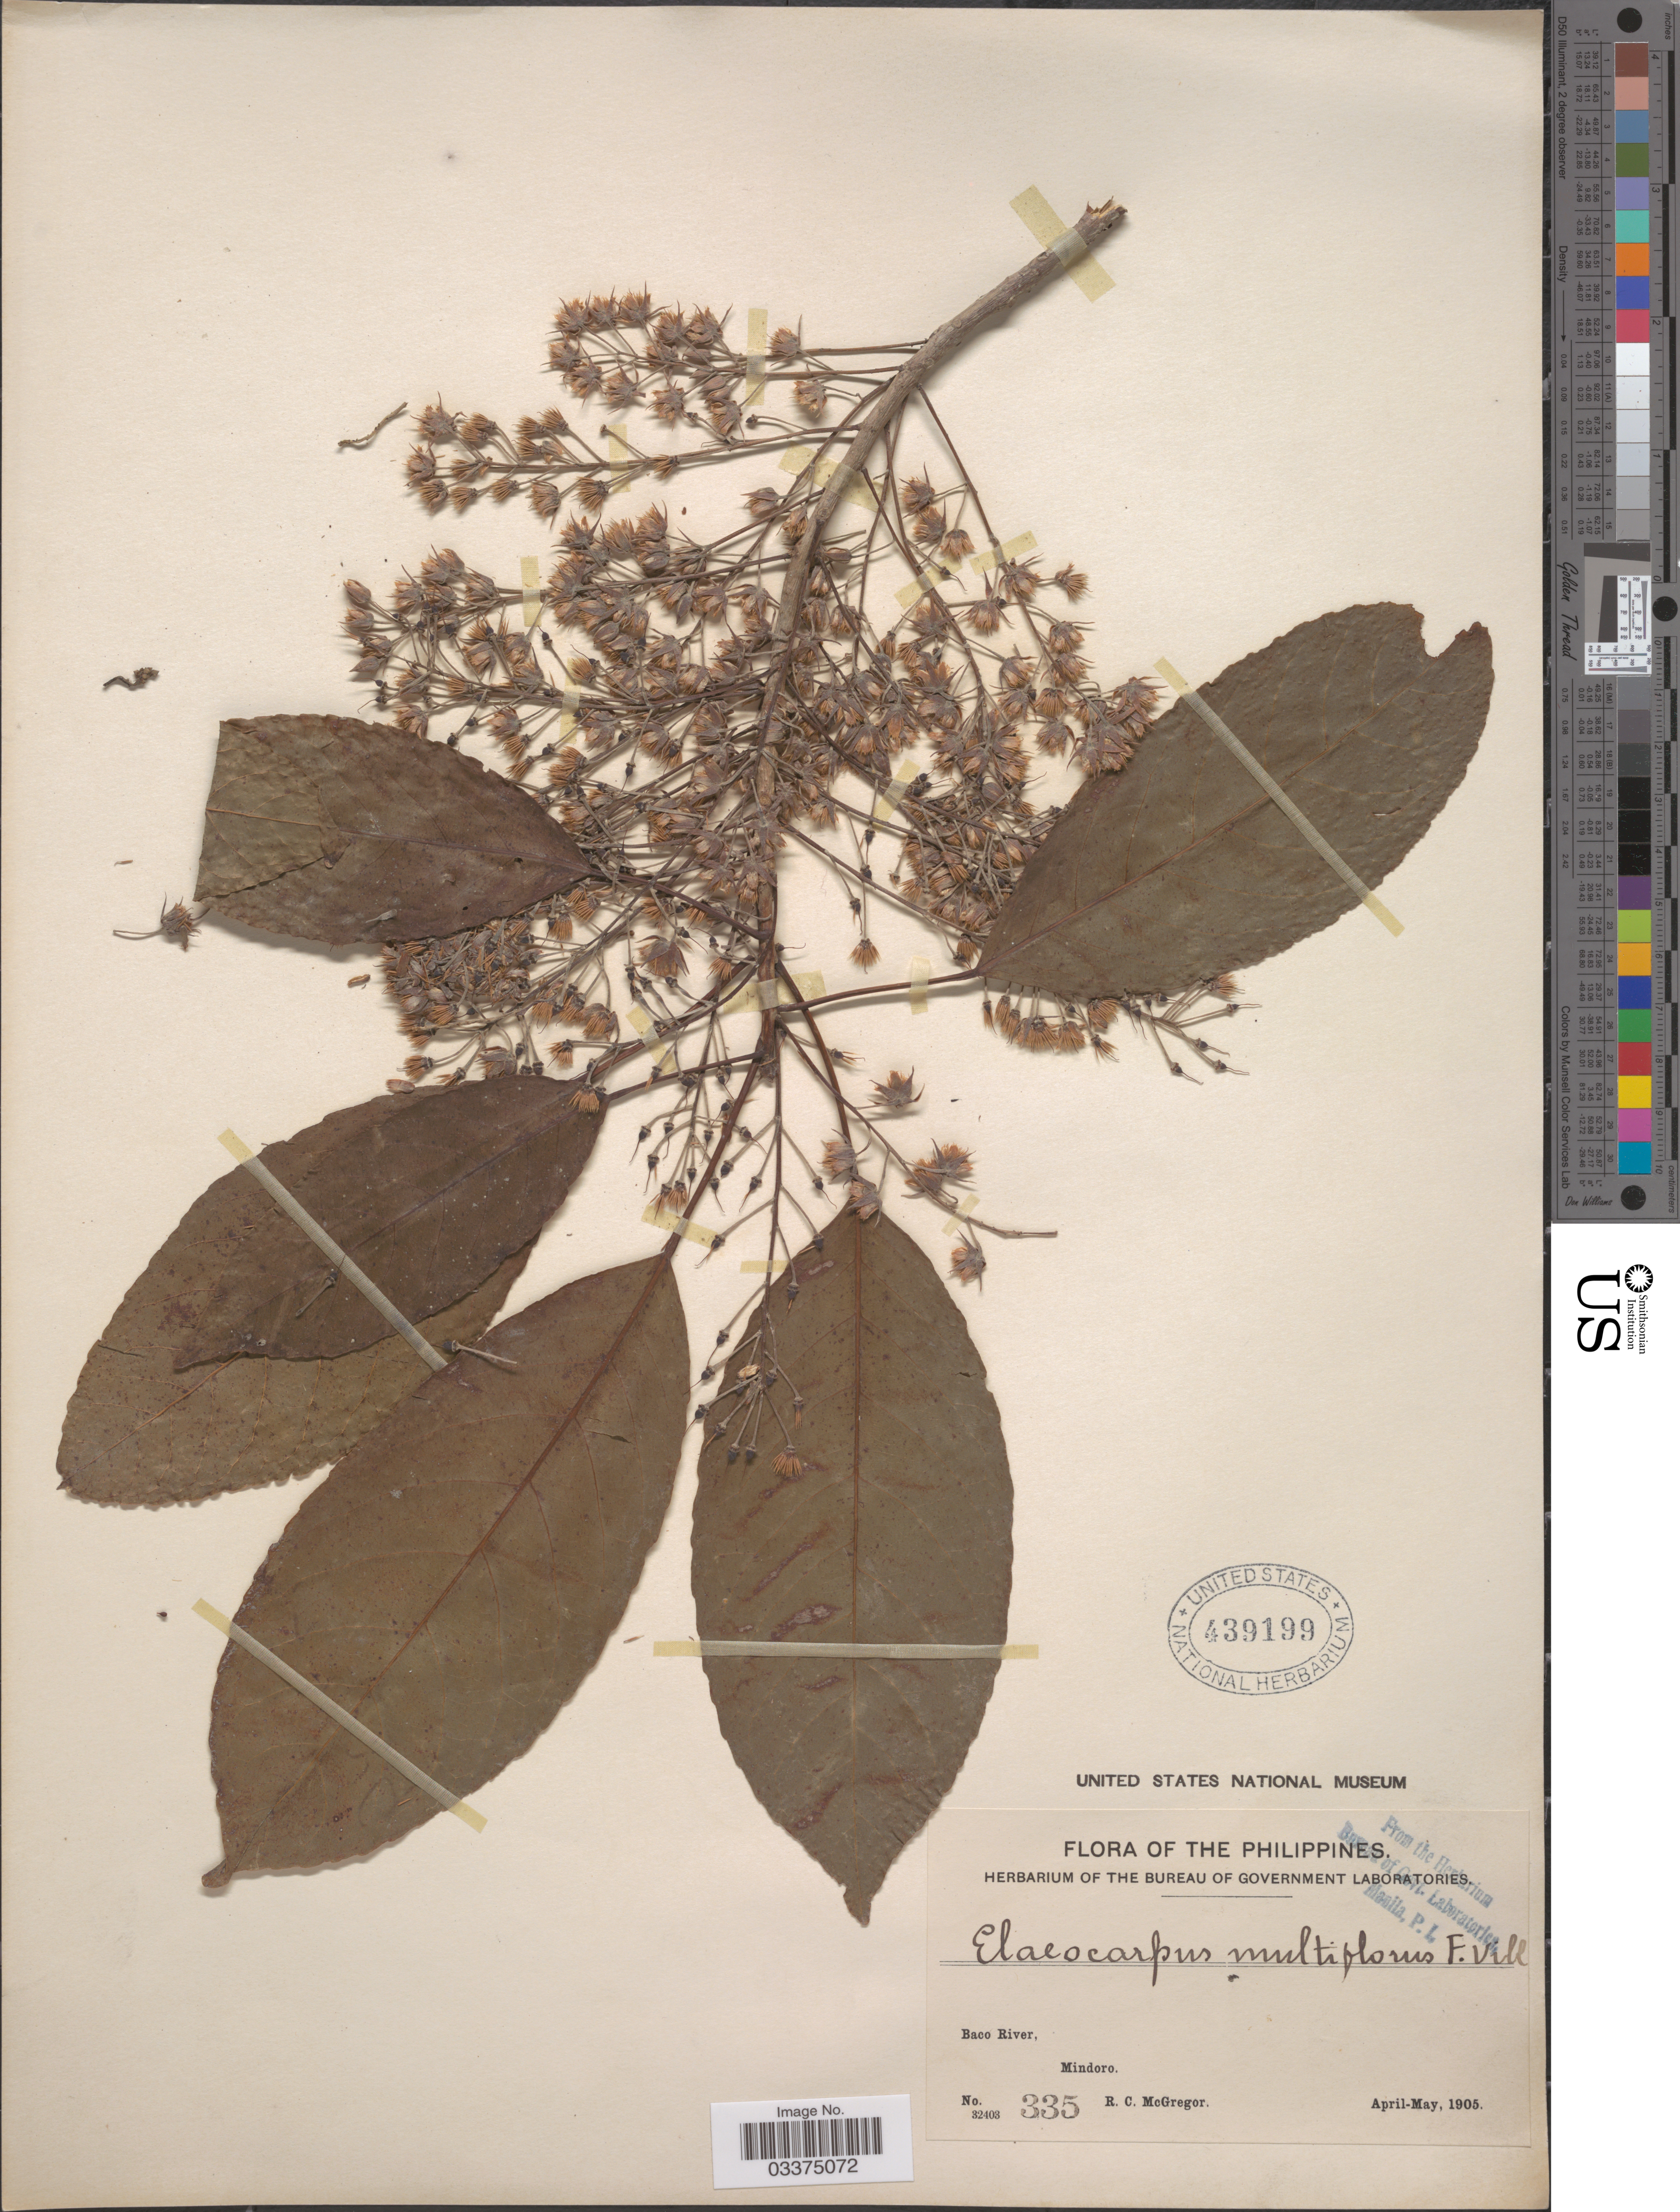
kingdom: Plantae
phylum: Tracheophyta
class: Magnoliopsida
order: Oxalidales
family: Elaeocarpaceae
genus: Elaeocarpus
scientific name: Elaeocarpus multiflorus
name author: (Turcz.) Fern.-Vill.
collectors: R. C. McGregor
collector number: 335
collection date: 1905-04/1905-05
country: Philippines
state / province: Mimaropa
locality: Baco River, Mindoro.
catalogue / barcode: US 439199